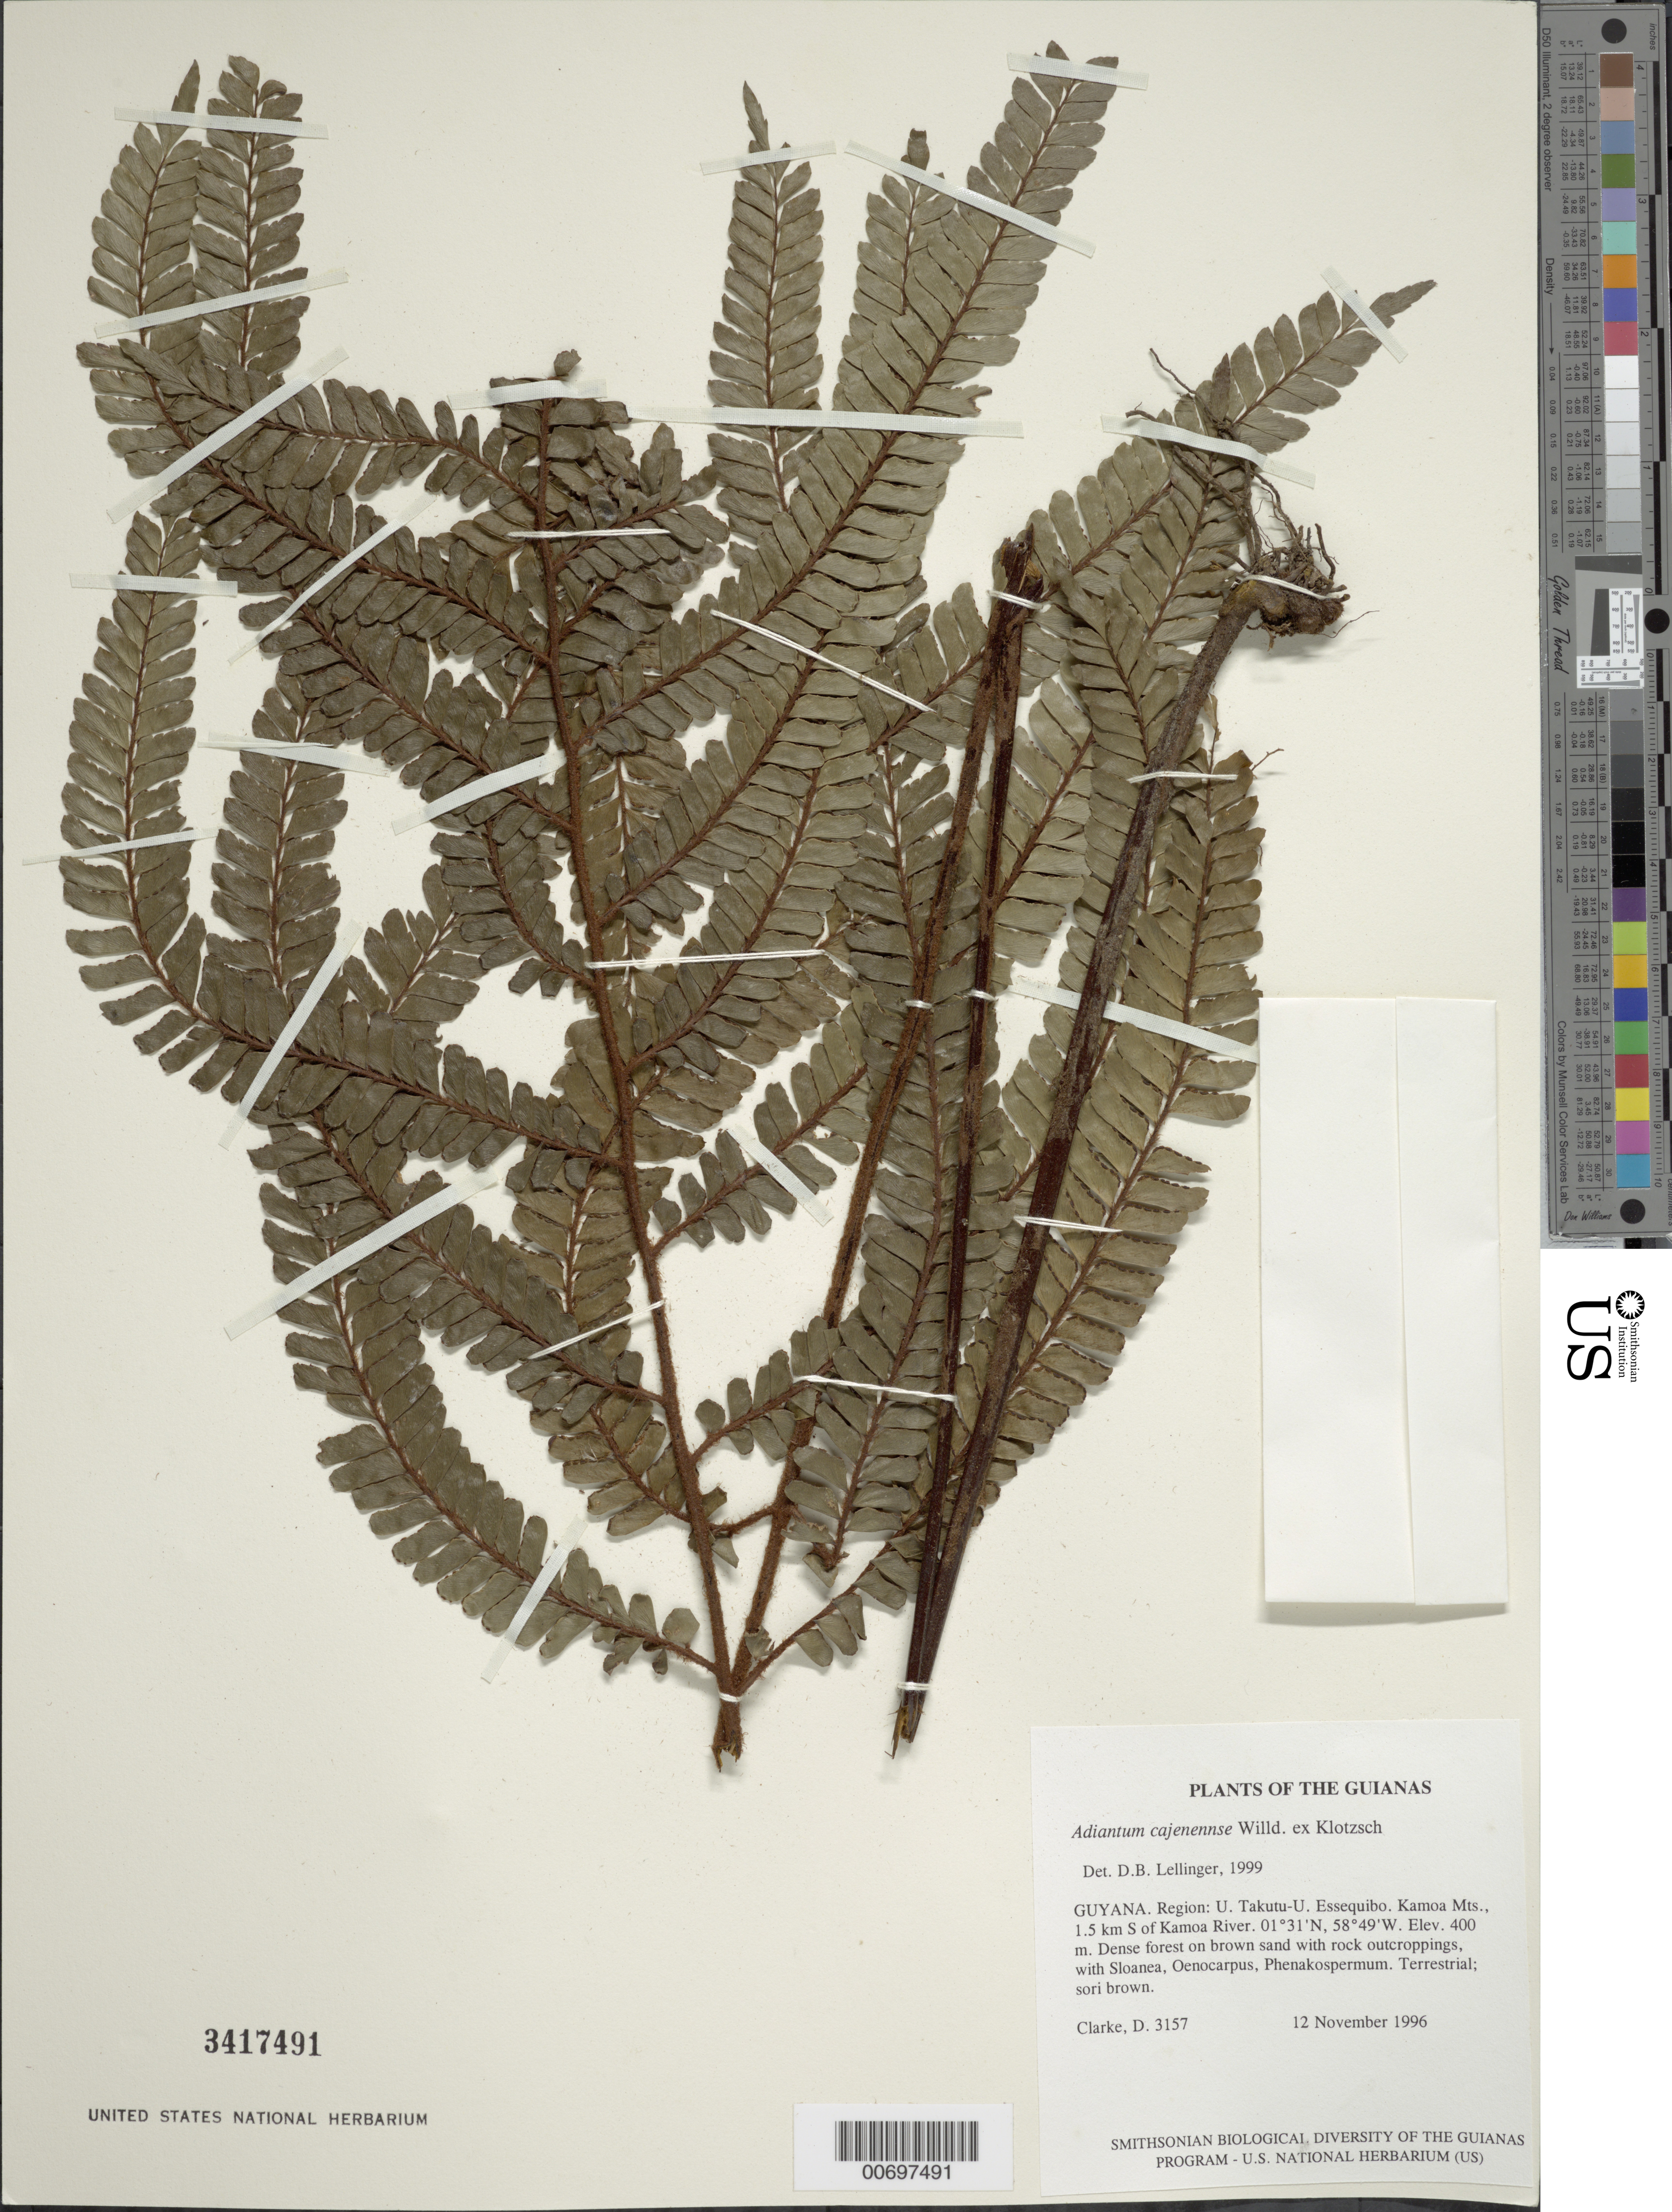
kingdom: Plantae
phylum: Tracheophyta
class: Polypodiopsida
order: Polypodiales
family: Pteridaceae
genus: Adiantum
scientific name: Adiantum cajennense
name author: Willd. ex Klotzsch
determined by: Lellinger, David B., (BOT), Smithsonian Institution - National Museum of Natural History (UNITED STATES)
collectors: H. D. Clarke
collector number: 3157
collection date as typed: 12 November 1996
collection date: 1996-11-12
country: Guyana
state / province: U. Takutu-U. Essequibo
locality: Kamoa Mts., 1.5 km S of Kamoa River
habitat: Dense forest on brown sand with rock outcroppings, with Sloanea, Oenocarpus, Phenakospermum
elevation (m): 400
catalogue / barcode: US 3417491